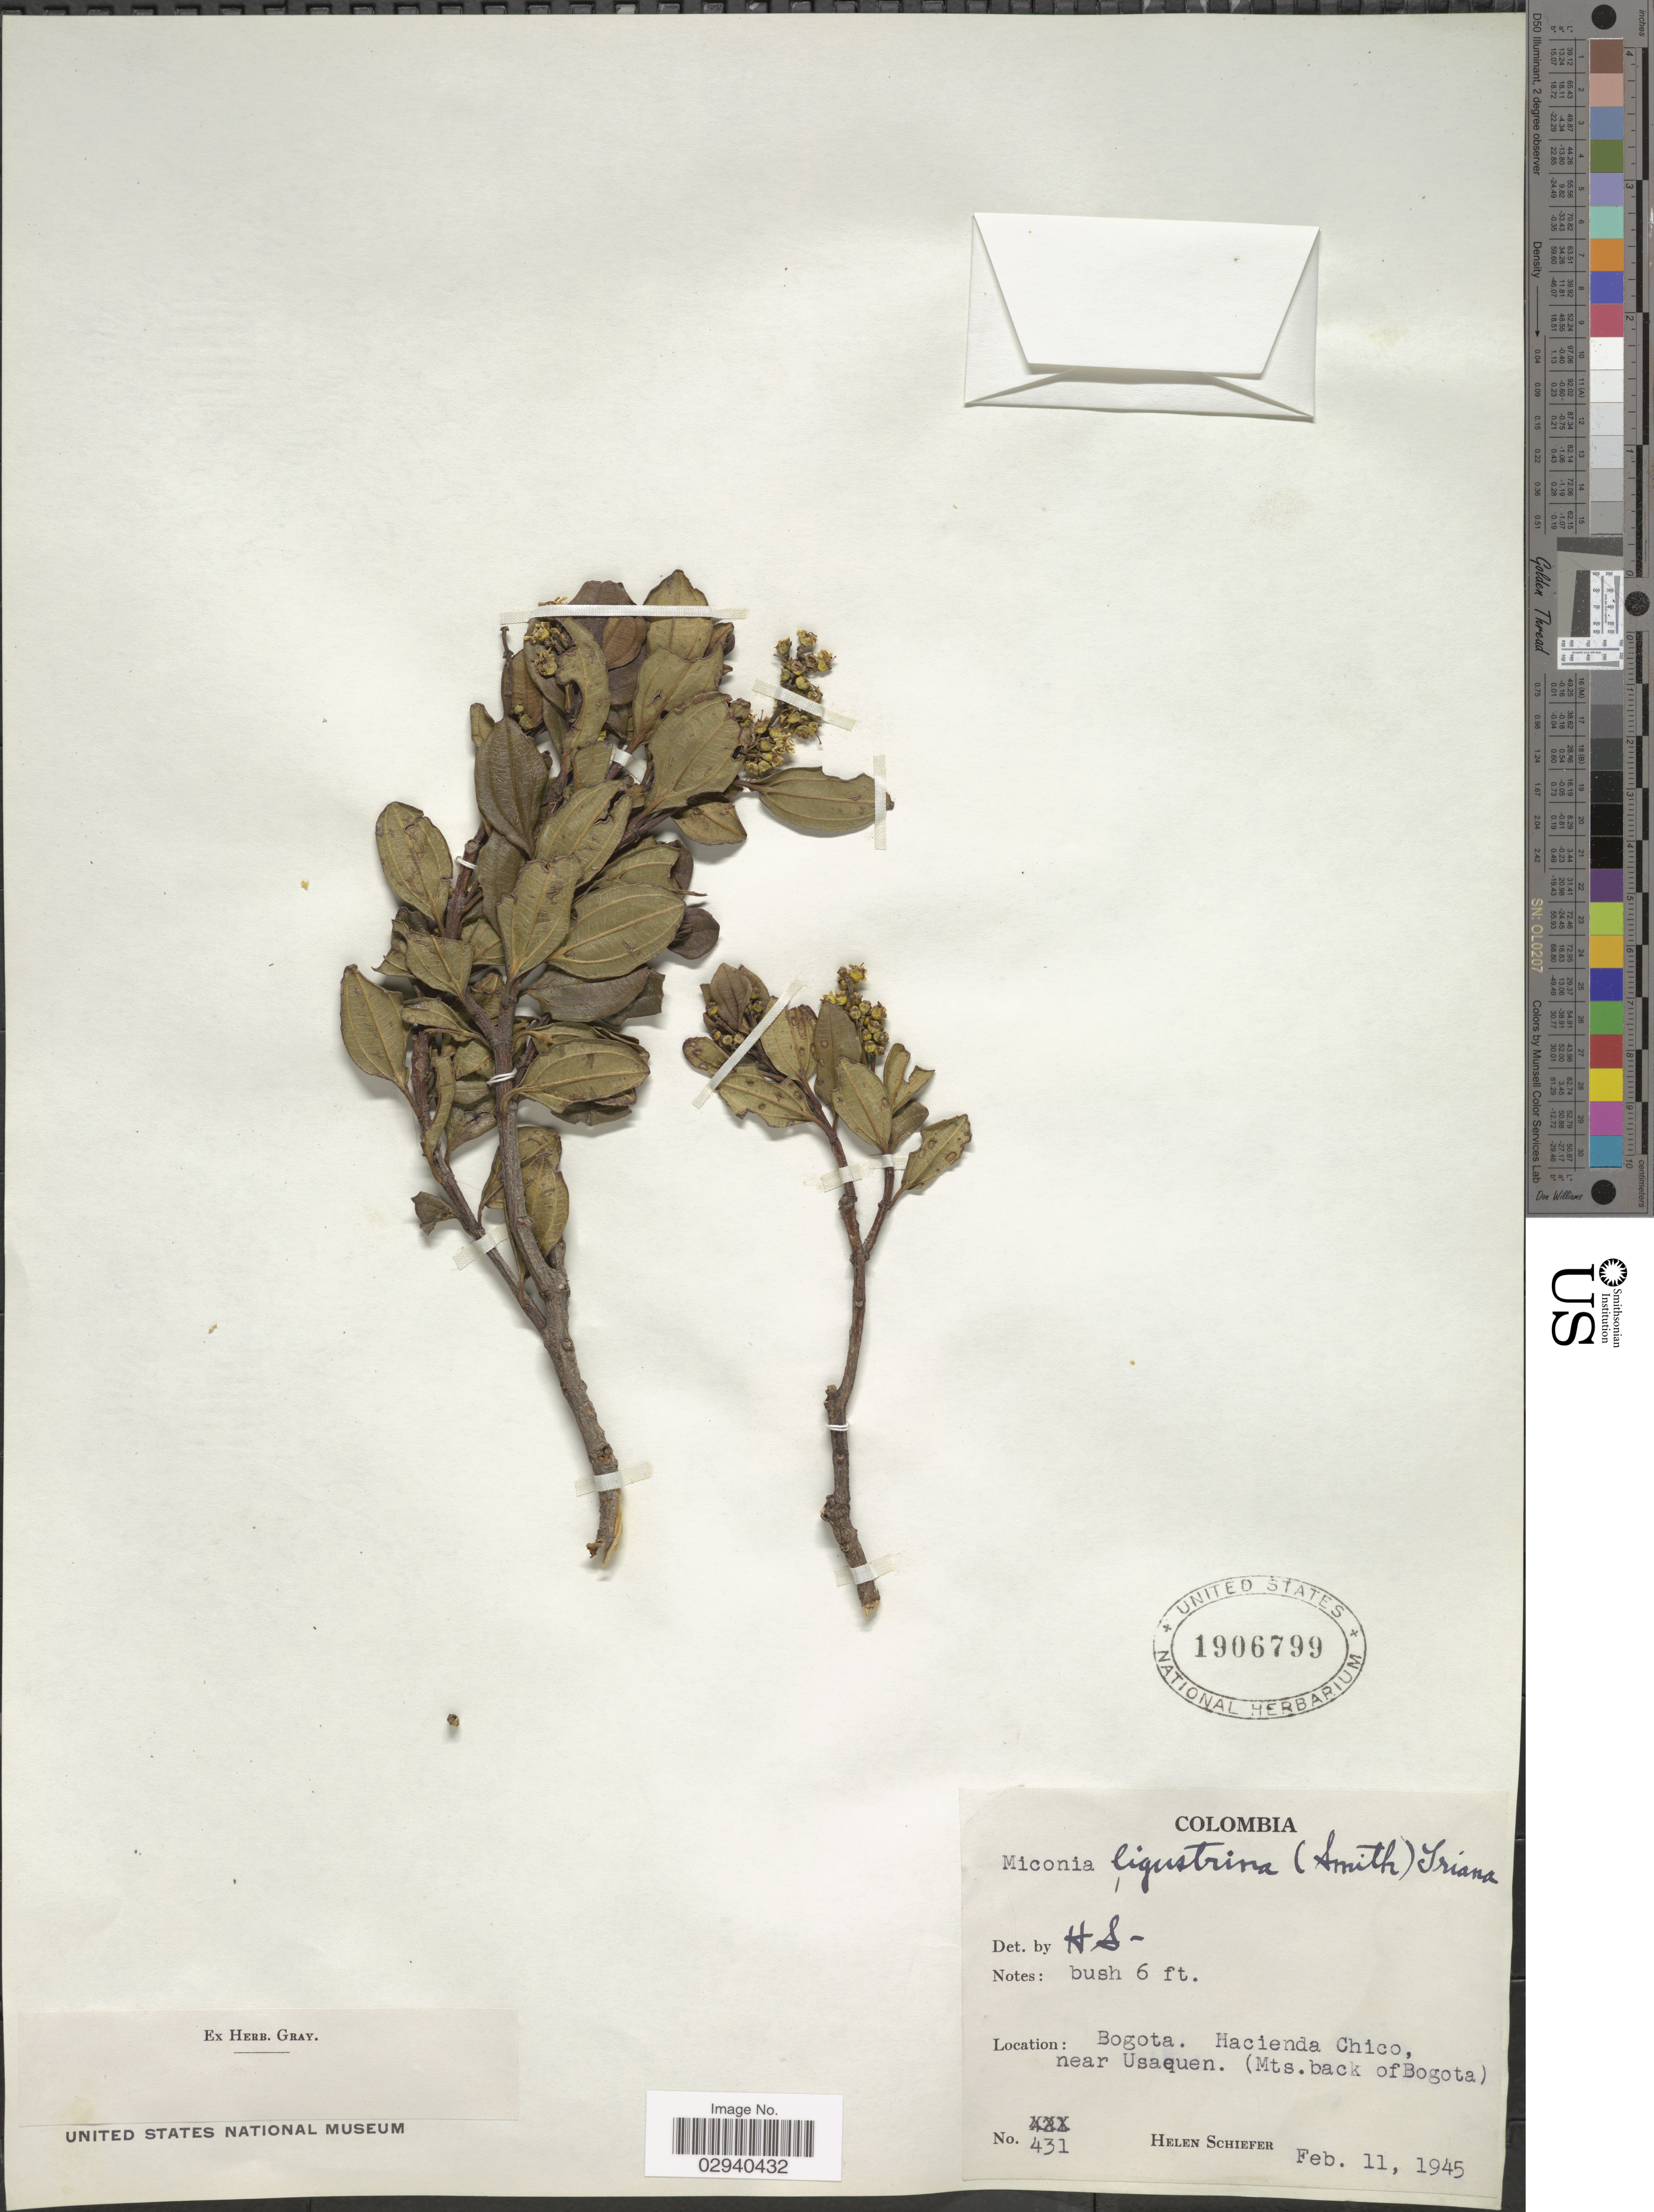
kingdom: Plantae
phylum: Tracheophyta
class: Magnoliopsida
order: Myrtales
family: Melastomataceae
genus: Miconia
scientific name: Miconia ligustrina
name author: (Sw.) Triana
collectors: H. Schiefer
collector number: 431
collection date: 1945-02-11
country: Colombia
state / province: Bogota D.C.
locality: Bogota. Hacienda Chico, near Usaquen. (Mts. back of Bogota).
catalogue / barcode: US 1906799